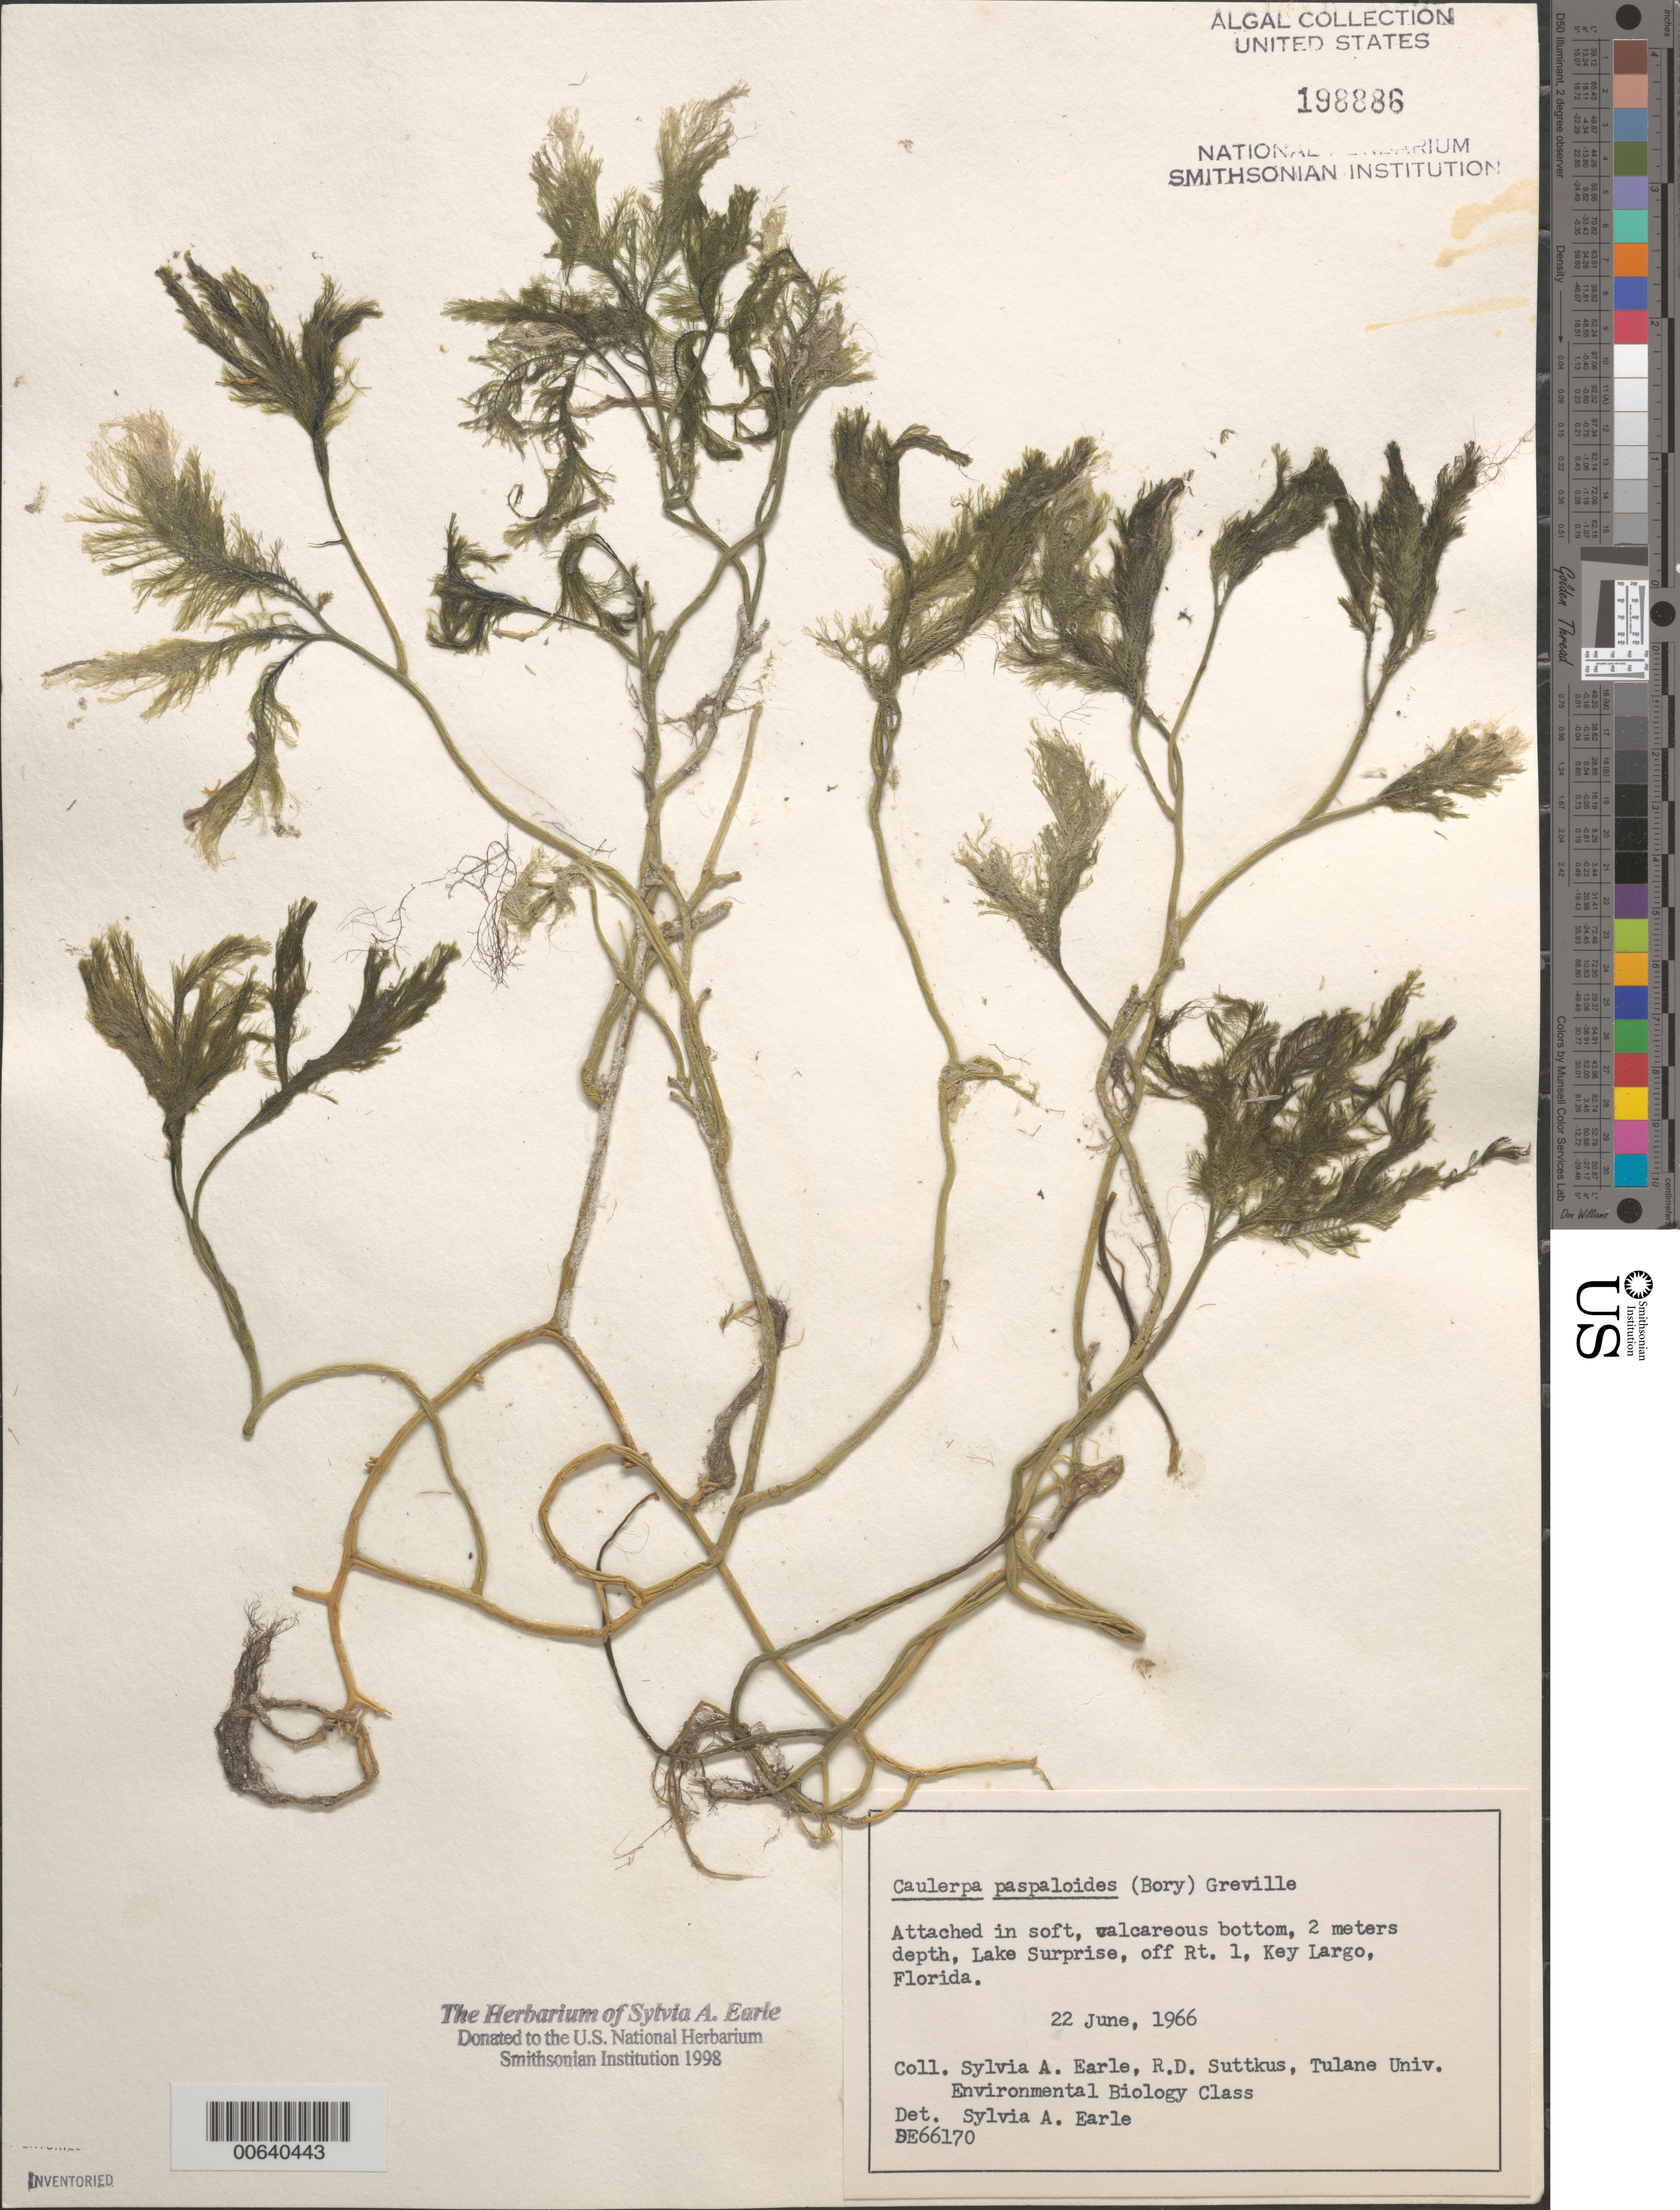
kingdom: Plantae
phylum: Chlorophyta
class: Ulvophyceae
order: Bryopsidales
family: Caulerpaceae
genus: Caulerpa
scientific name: Caulerpa paspaloides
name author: (Bory) Grev.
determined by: Earle, S. A.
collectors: S. A. Earle, R. Suttkus & Tulane Univ. Env. Biol. Class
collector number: Se 66170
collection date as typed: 22 Jun 1966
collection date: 1966-06-22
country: United States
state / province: Florida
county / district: Monroe County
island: Key Largo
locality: Lake Surprise, off US Route 1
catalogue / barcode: US 198886